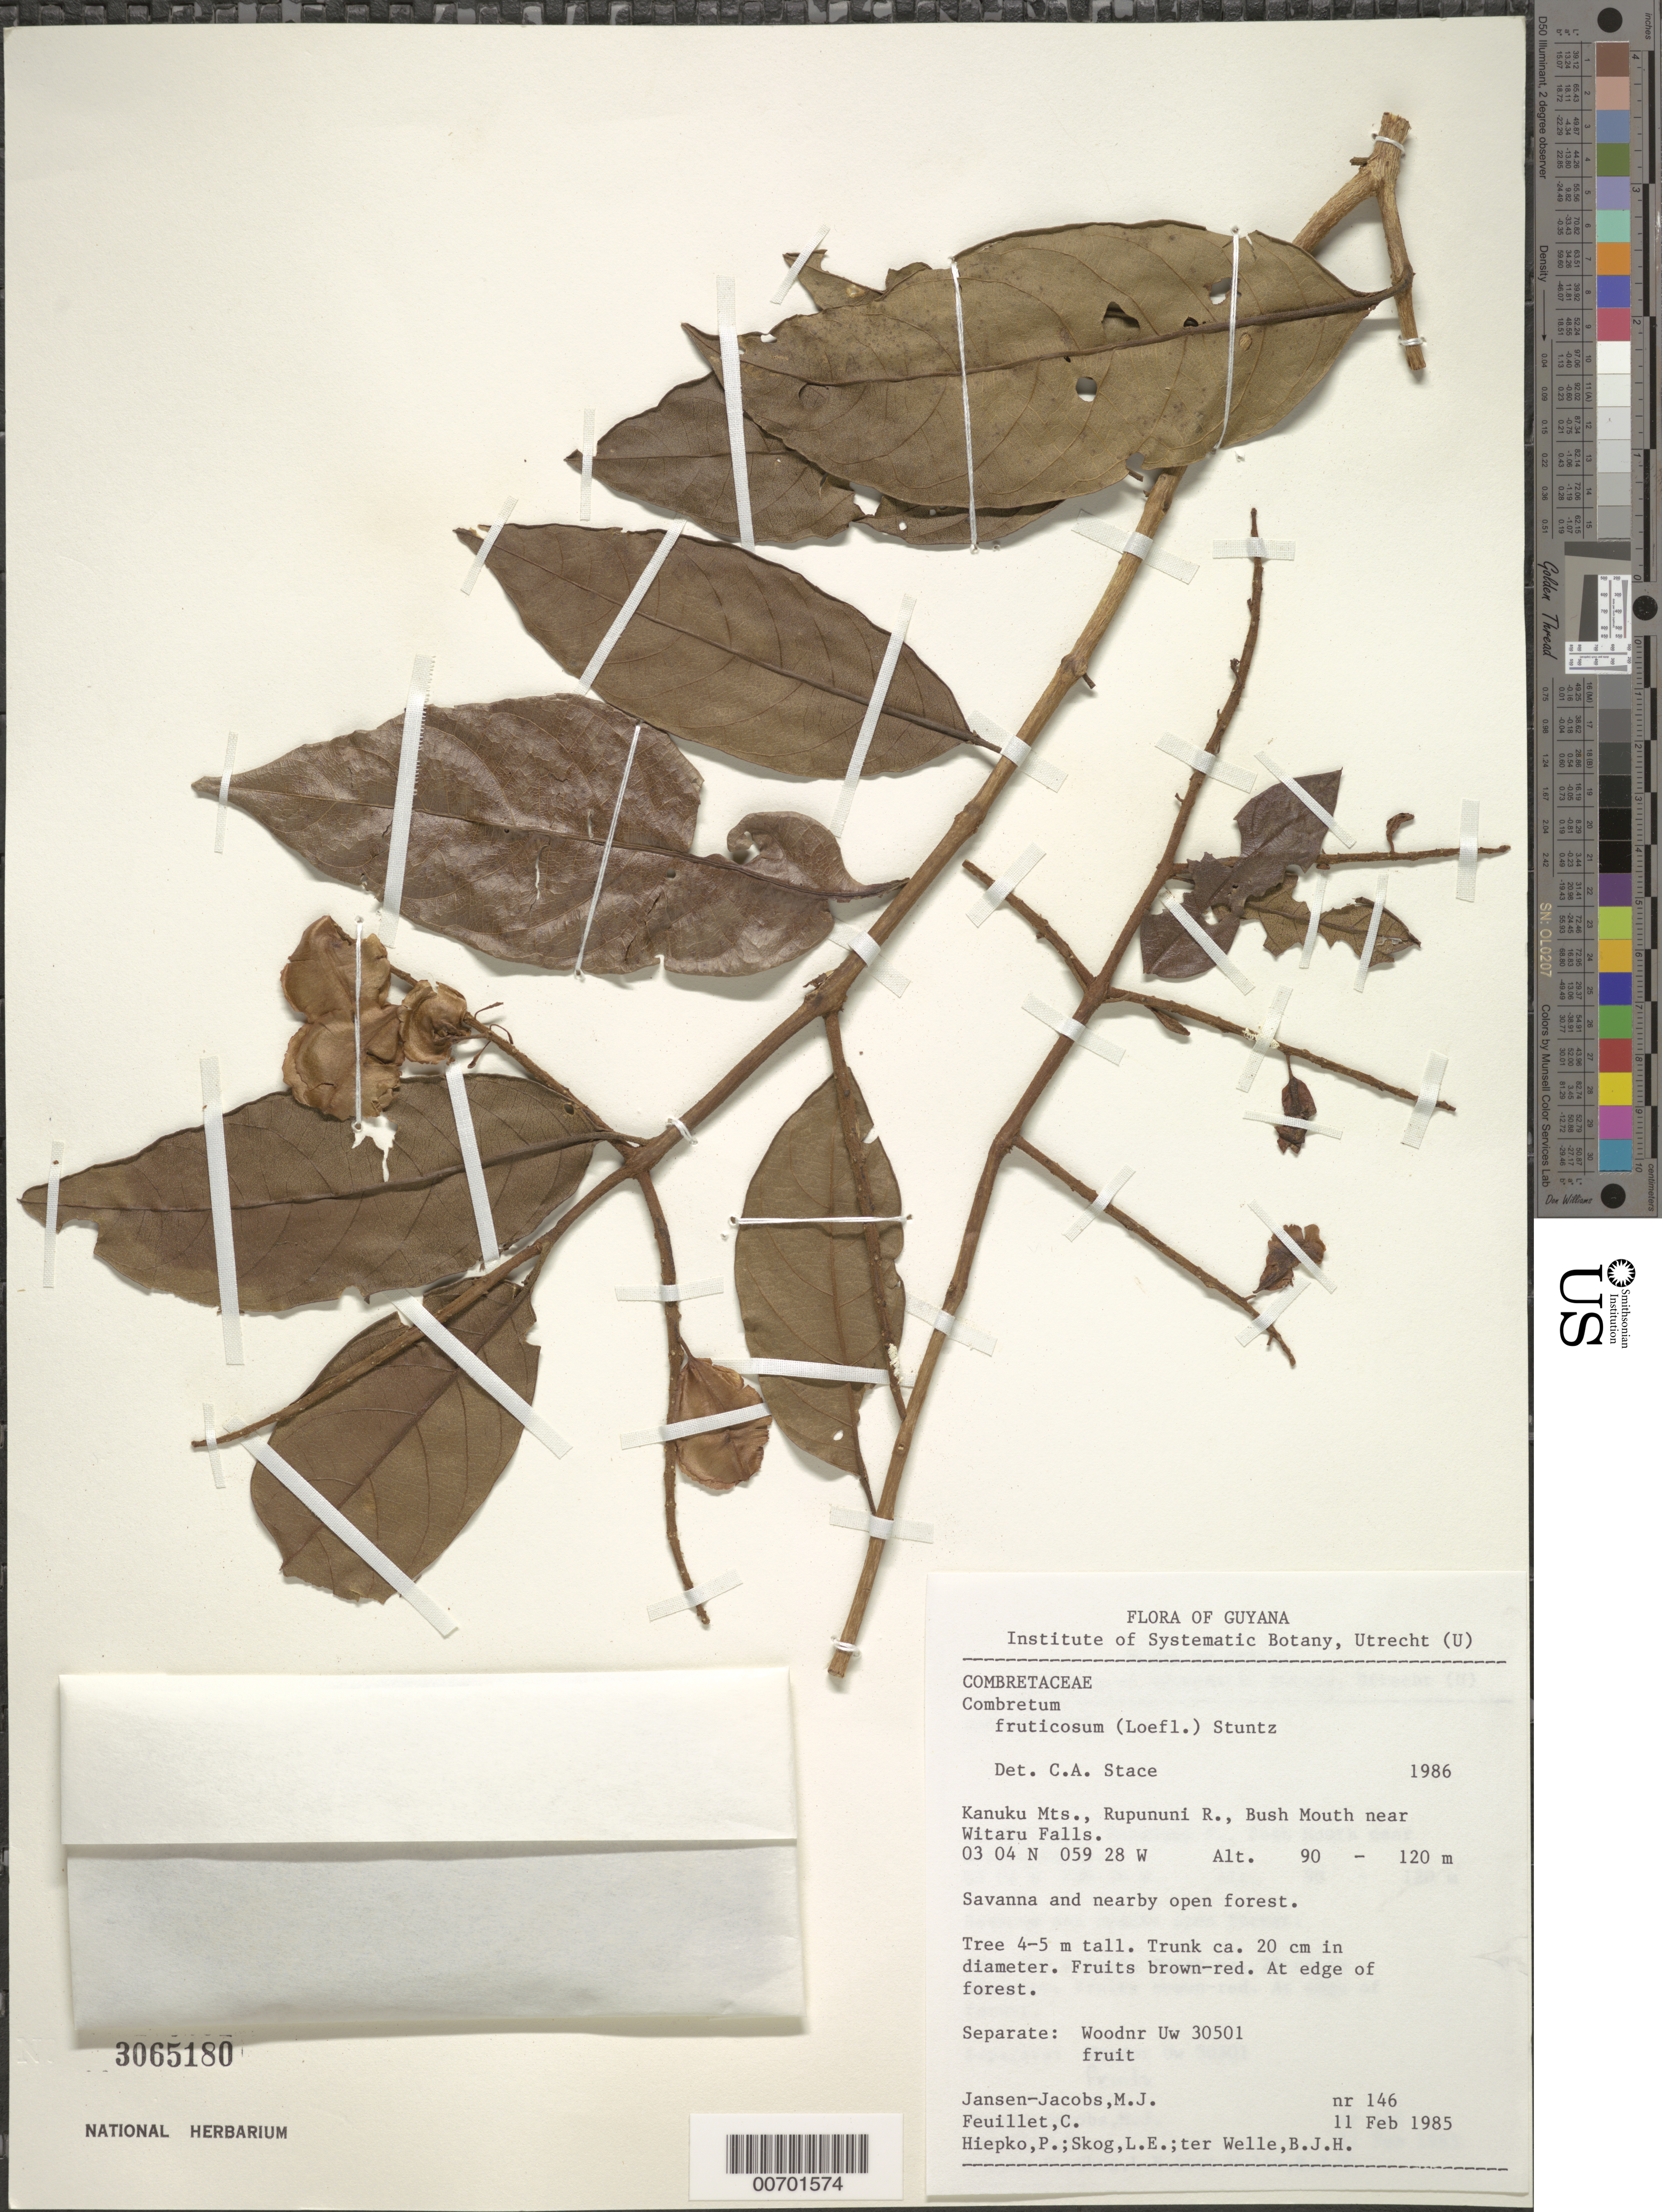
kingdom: Plantae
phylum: Tracheophyta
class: Magnoliopsida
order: Myrtales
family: Combretaceae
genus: Combretum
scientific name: Combretum fruticosum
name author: (Loefl.) Stuntz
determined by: Stace, C. A.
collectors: M. J. Jansen-Jacobs, C. Feuillet, P. H. Hiepko, L. E. Skog & B. Welle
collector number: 146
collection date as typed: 11-Feb-85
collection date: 1985-02-11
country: Guyana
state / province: U. Takutu-U. Essequibo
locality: Kanuku Mts., Rupununi R., Bush Mouth near Witaru Falls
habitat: Savanna & nearby open forest; at edge of forest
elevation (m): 90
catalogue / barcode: US 3065180